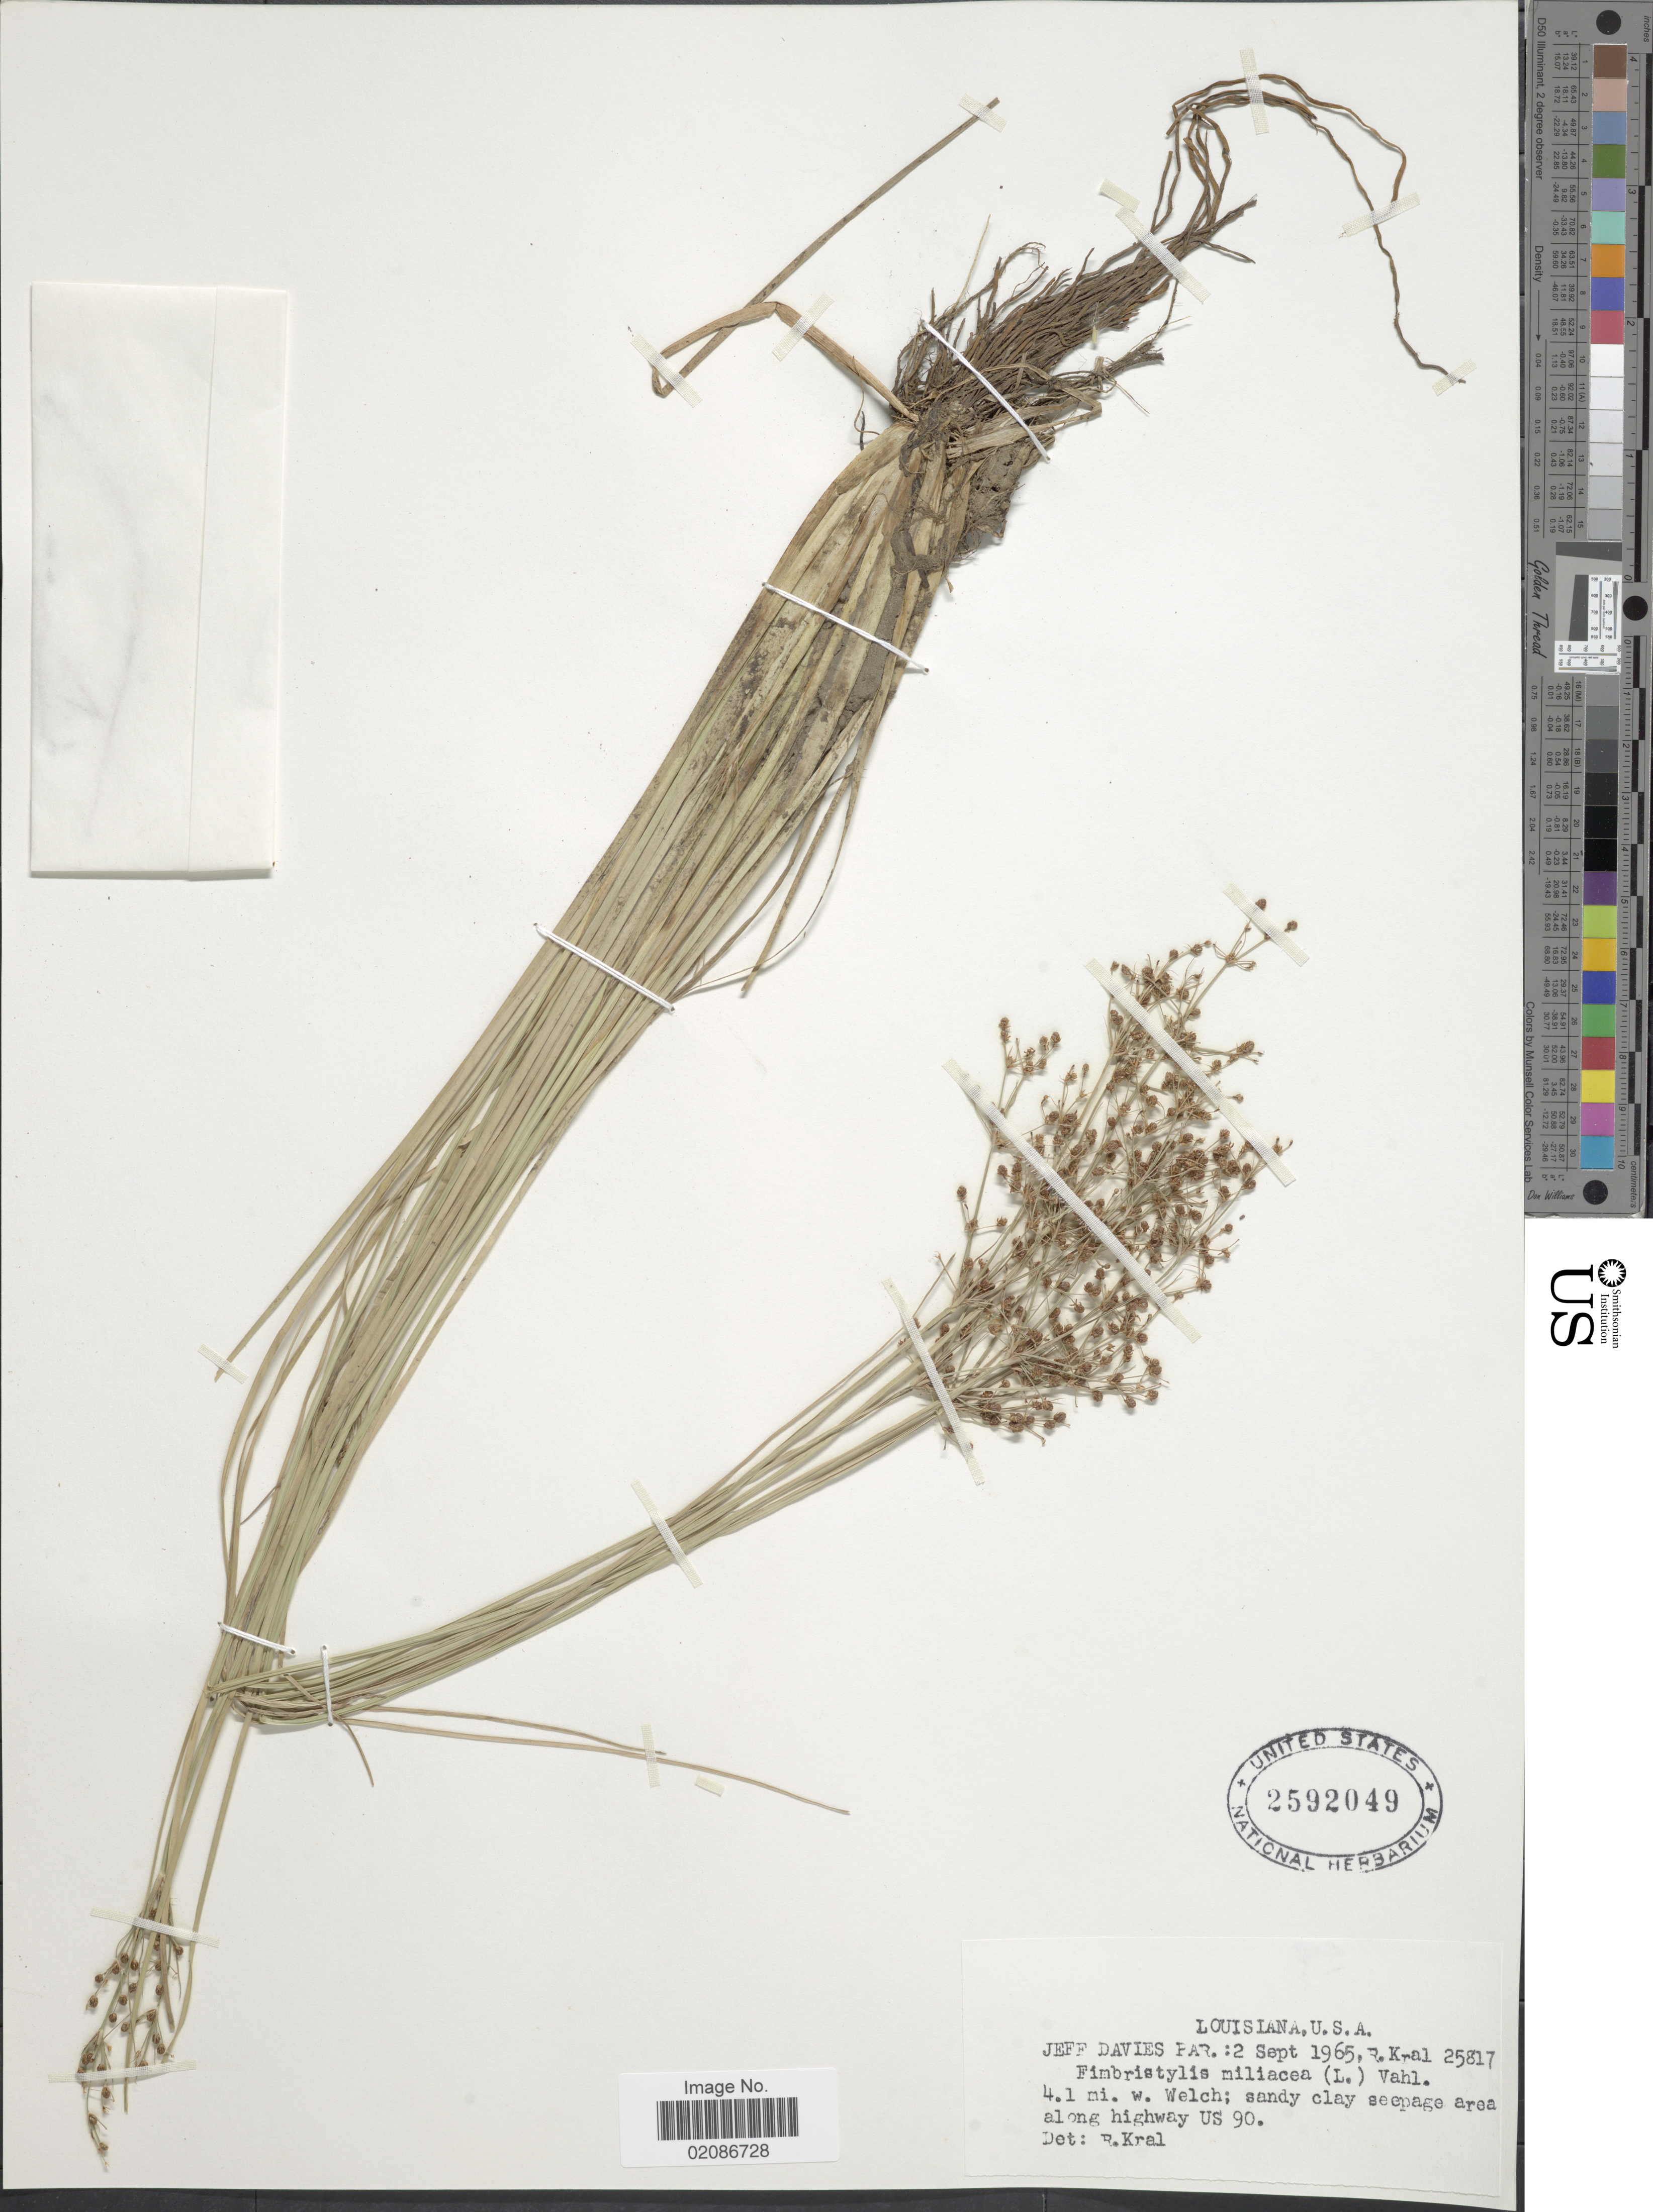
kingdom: Plantae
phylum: Tracheophyta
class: Liliopsida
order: Poales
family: Cyperaceae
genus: Fimbristylis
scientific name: Fimbristylis littoralis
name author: Gaudich.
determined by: Strong, M. T., (US), Smithsonian Institution - National Museum of Natural History (UNITED STATES)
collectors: R. Kral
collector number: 25817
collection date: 1965-09-02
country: United States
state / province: Louisiana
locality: Jeff Davies Par. 4.1 mi. w. Welch; sandy clay seepage area along highway US 90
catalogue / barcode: US 2592049